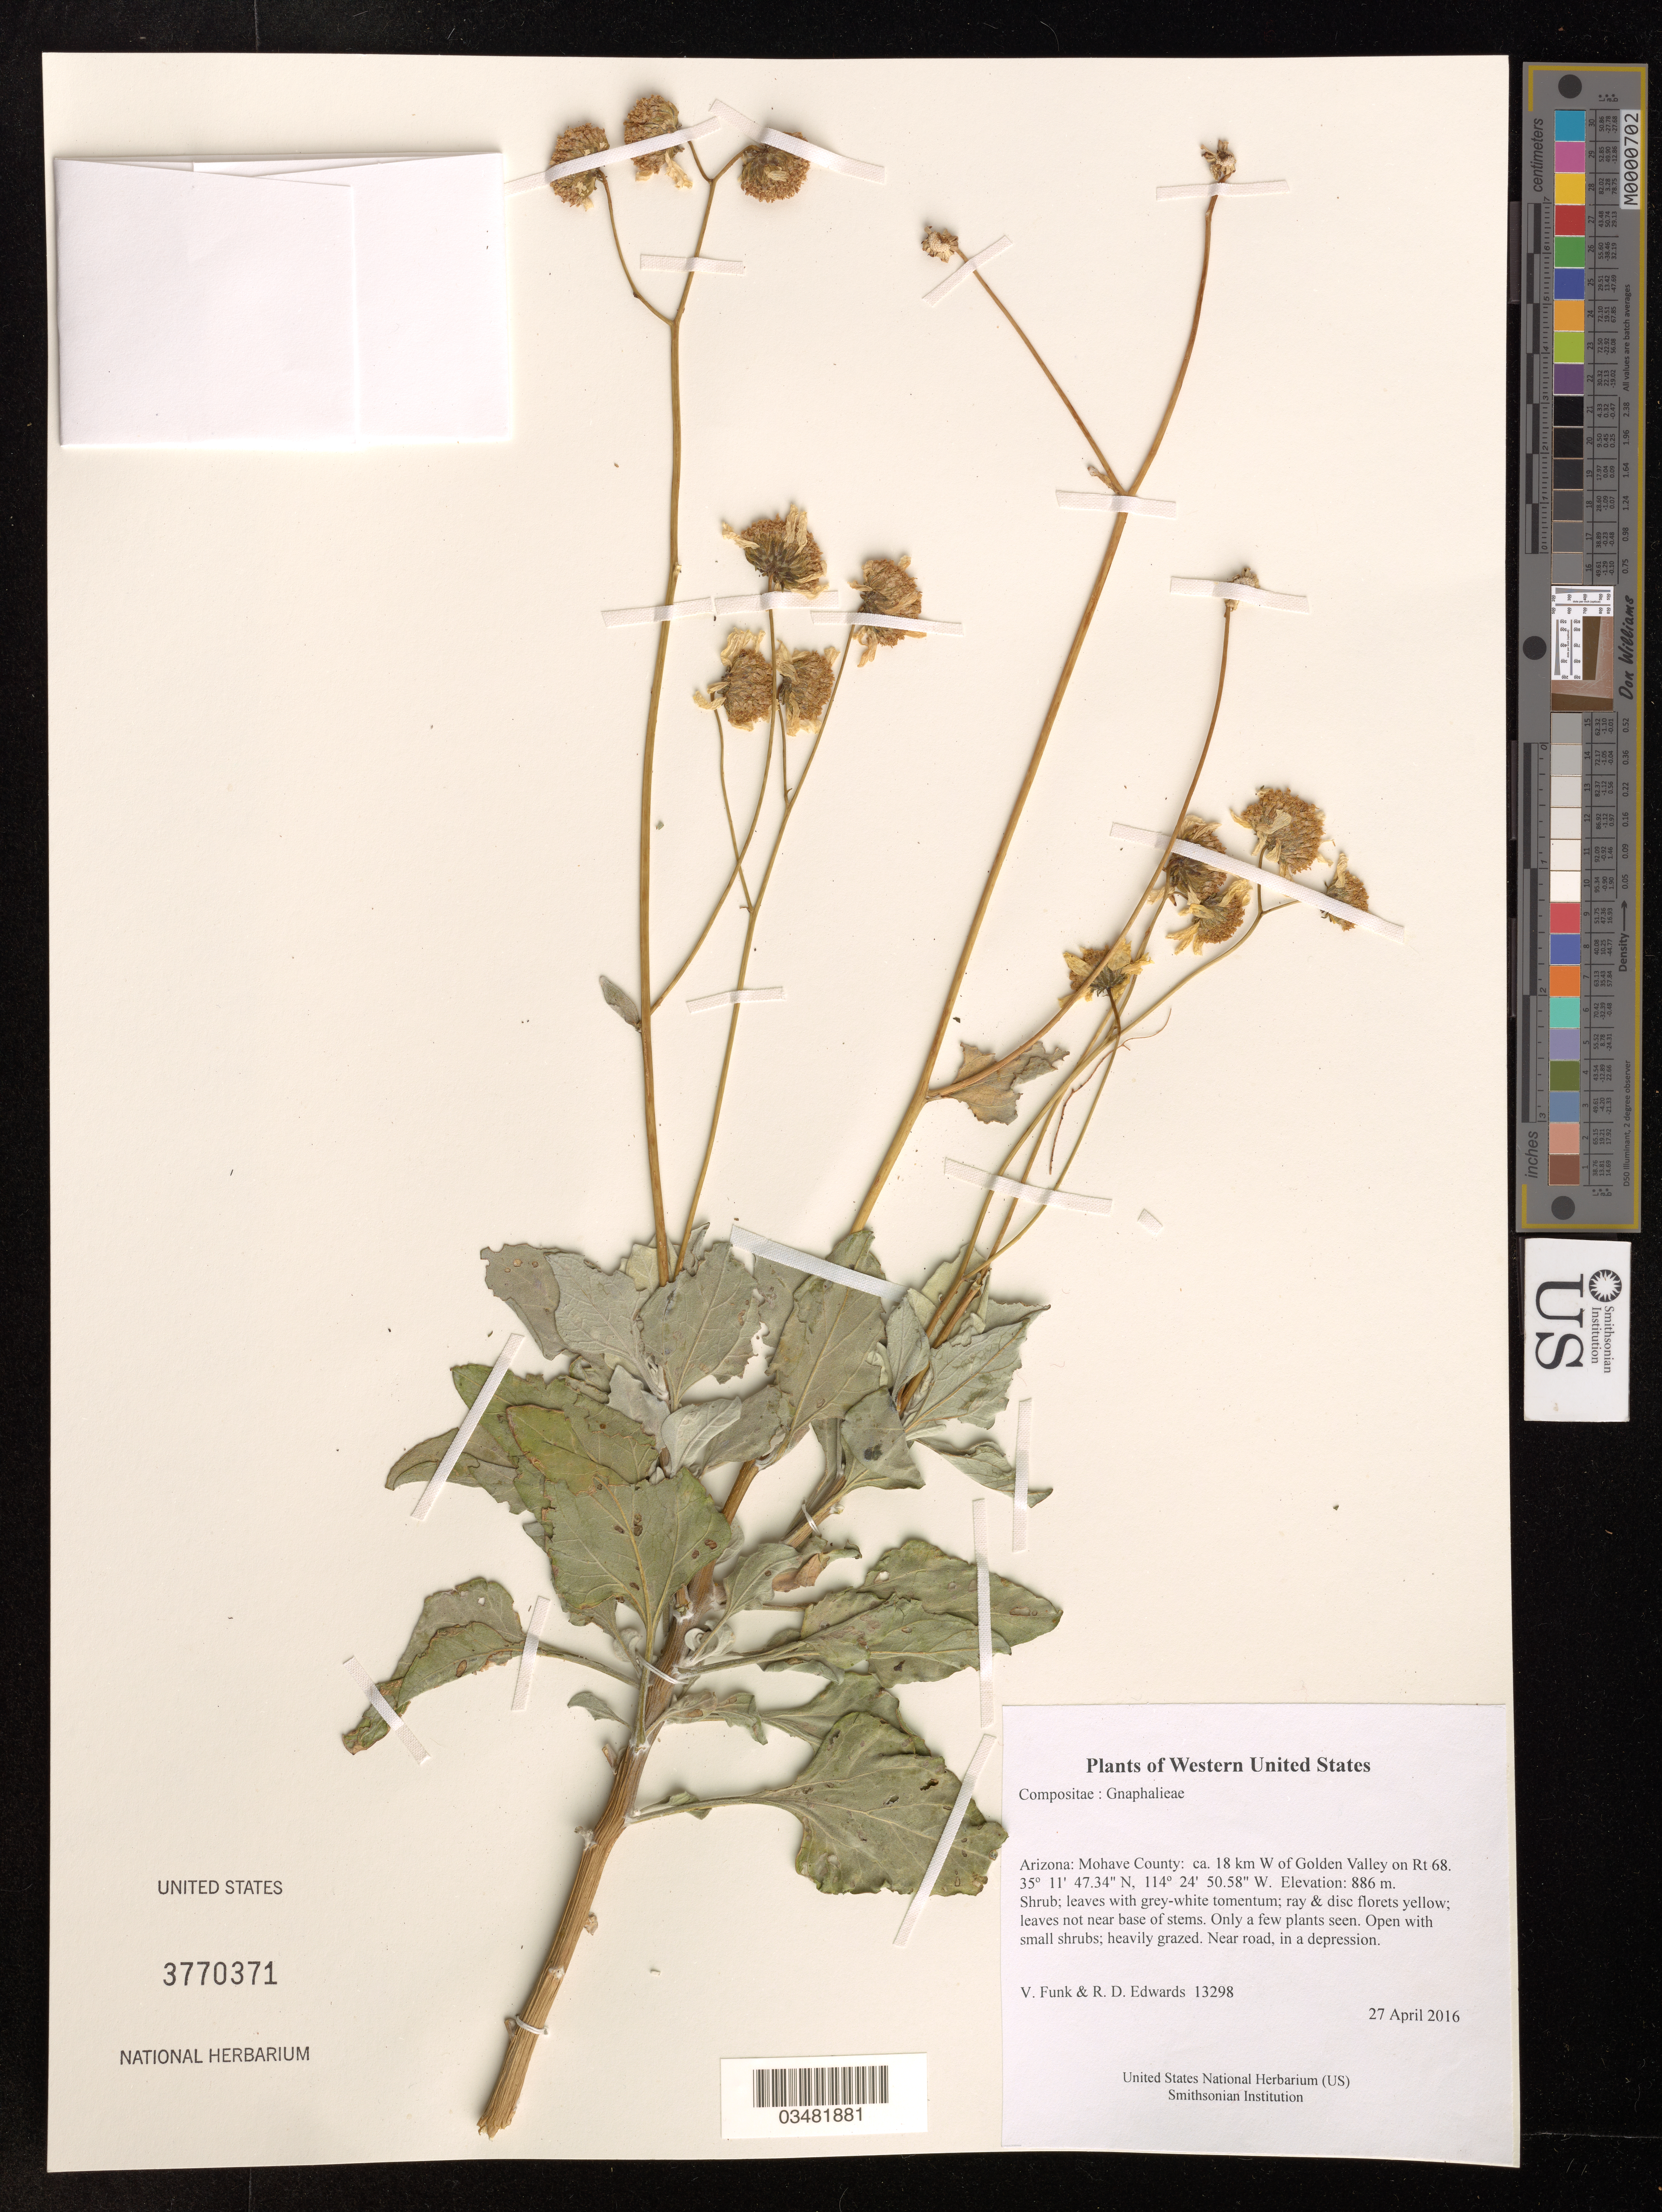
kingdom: Plantae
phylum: Tracheophyta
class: Magnoliopsida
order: Asterales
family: Asteraceae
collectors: R.D. Edwards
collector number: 13298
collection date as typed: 27 April 2016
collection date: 2016-04-27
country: United States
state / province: Arizona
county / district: Mohave County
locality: ca. 18 km W of Golden Valley on Rt 68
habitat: Open with small shrubs; heavily grazed. Near road, in a depression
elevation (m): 886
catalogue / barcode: US 3770371